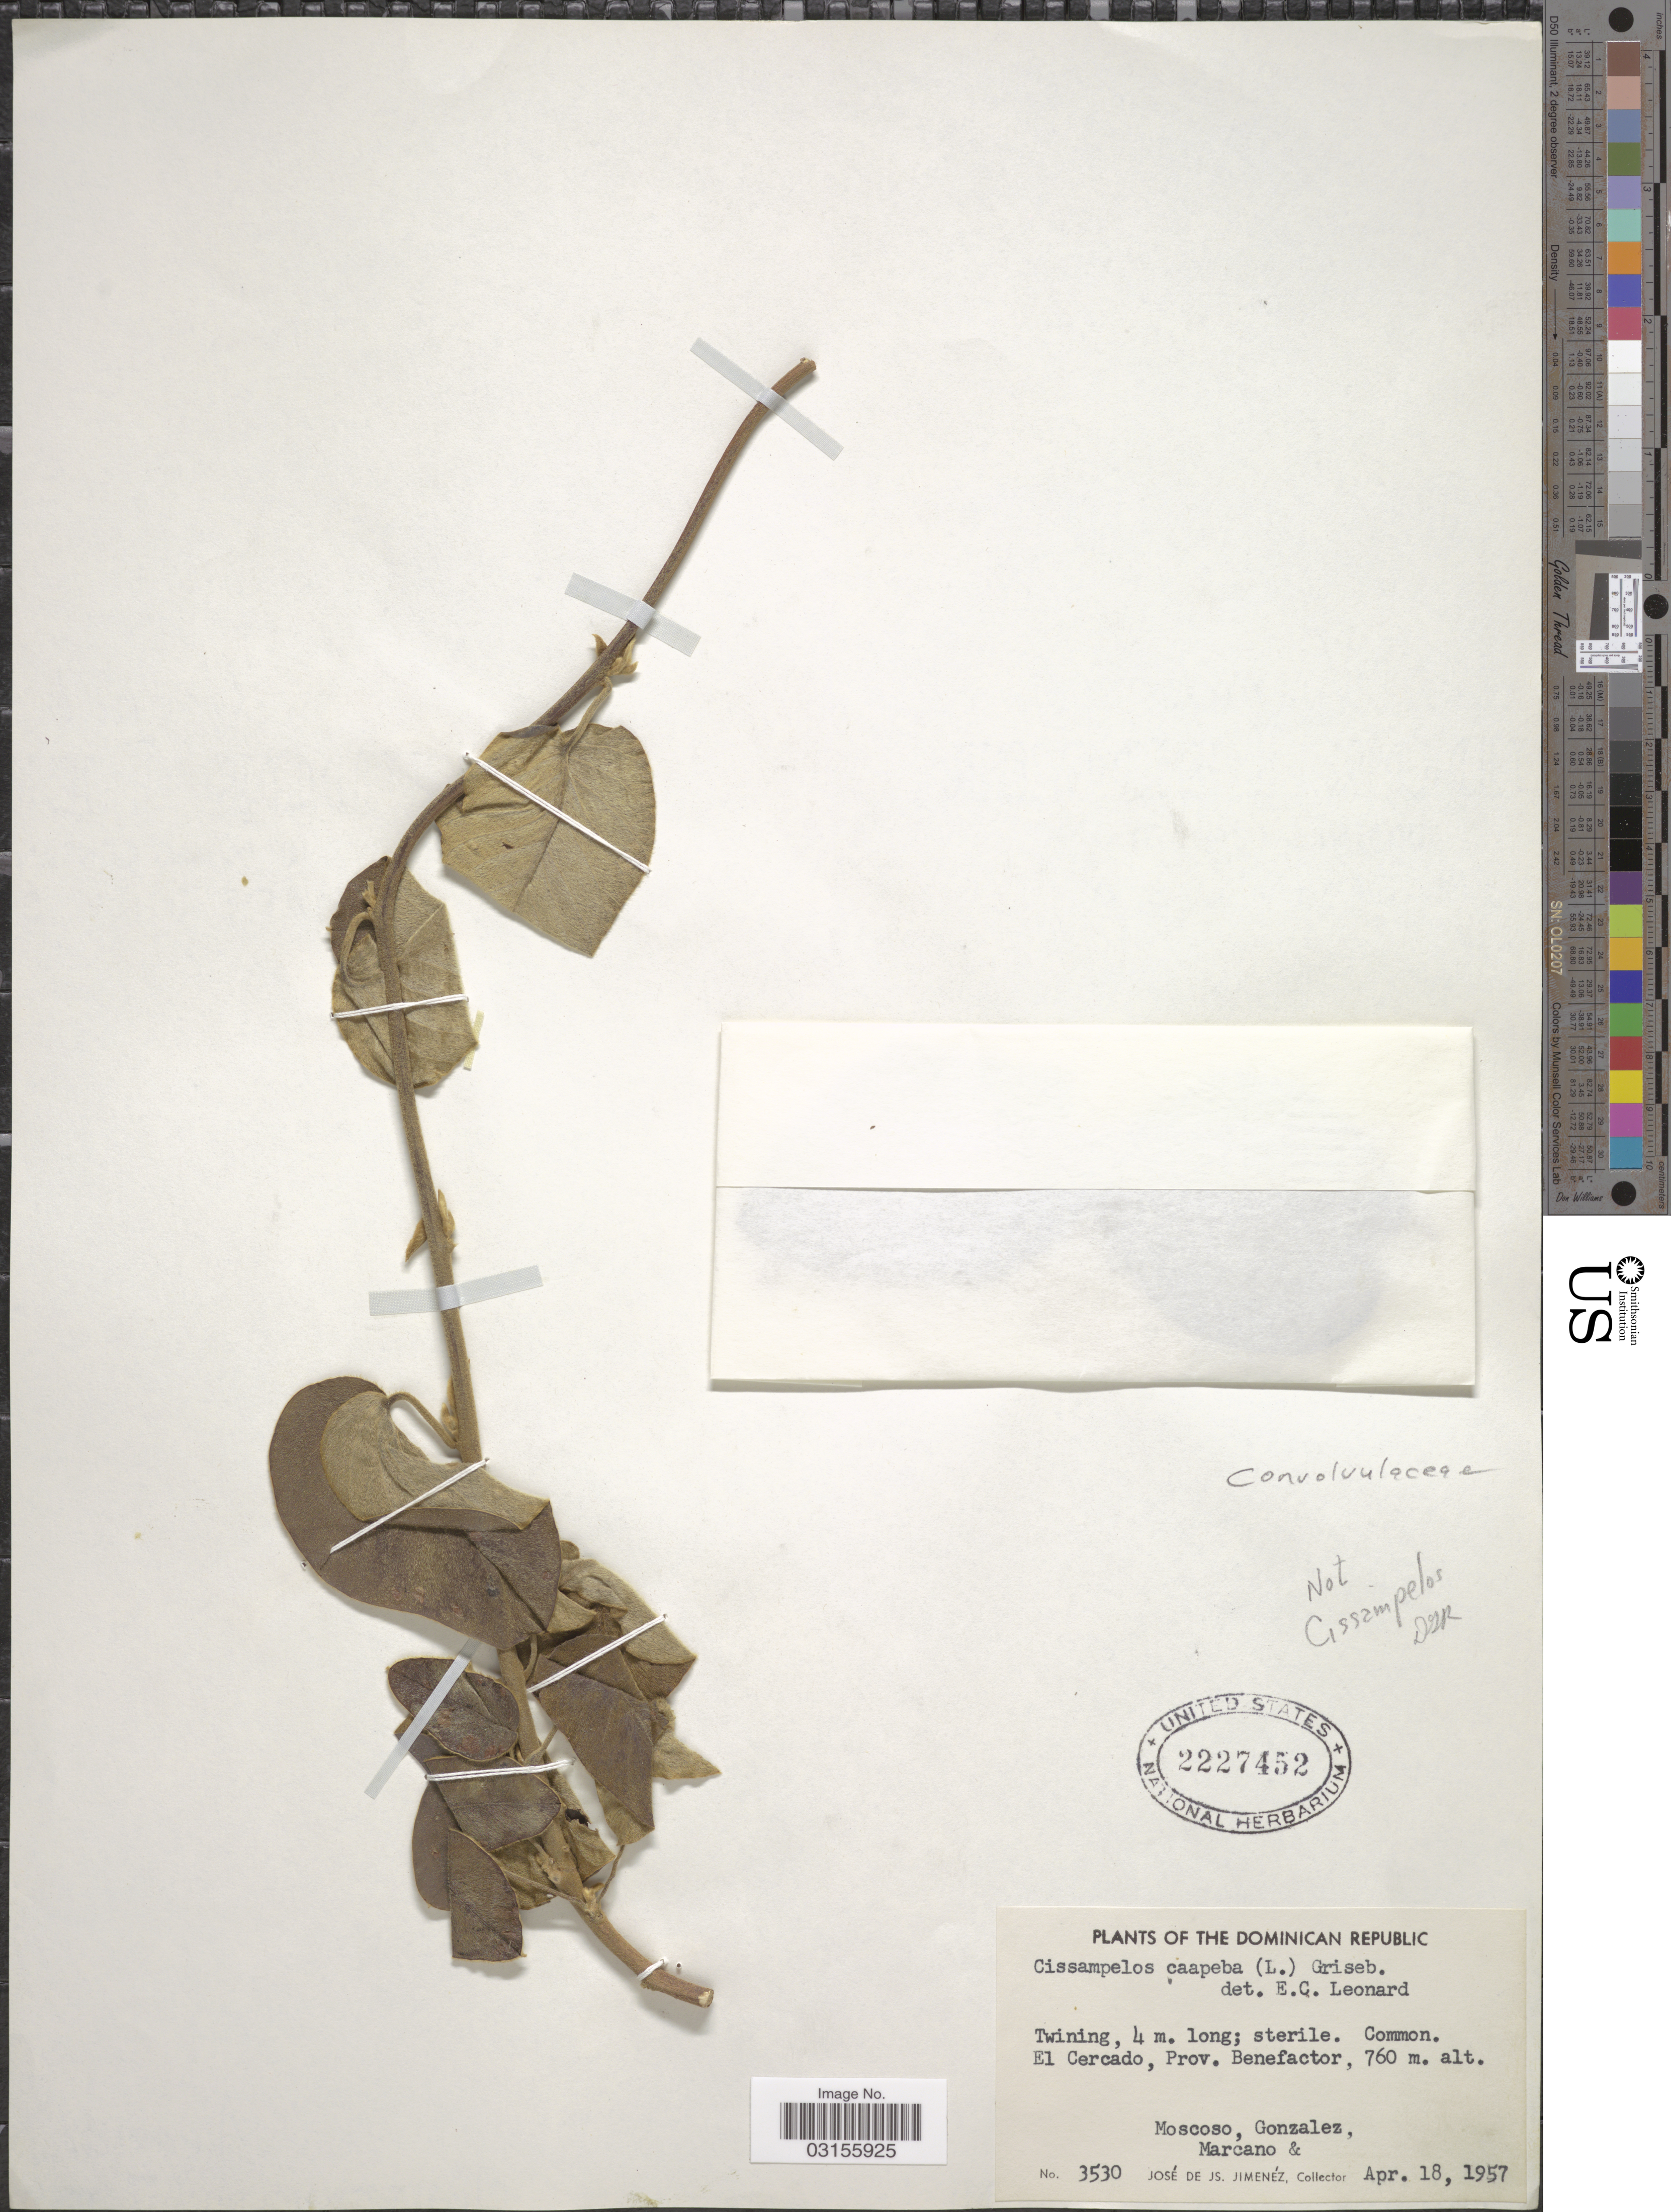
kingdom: Plantae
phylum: Tracheophyta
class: Magnoliopsida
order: Solanales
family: Convolvulaceae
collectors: -. Moscoso, -. Gonzalez, -. Marcano & J. J. Jiménez Almonte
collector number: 3530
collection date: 1957-04-18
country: Dominican Republic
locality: El Cercado, Prov. Benefactor.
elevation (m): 760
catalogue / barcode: US 2227452